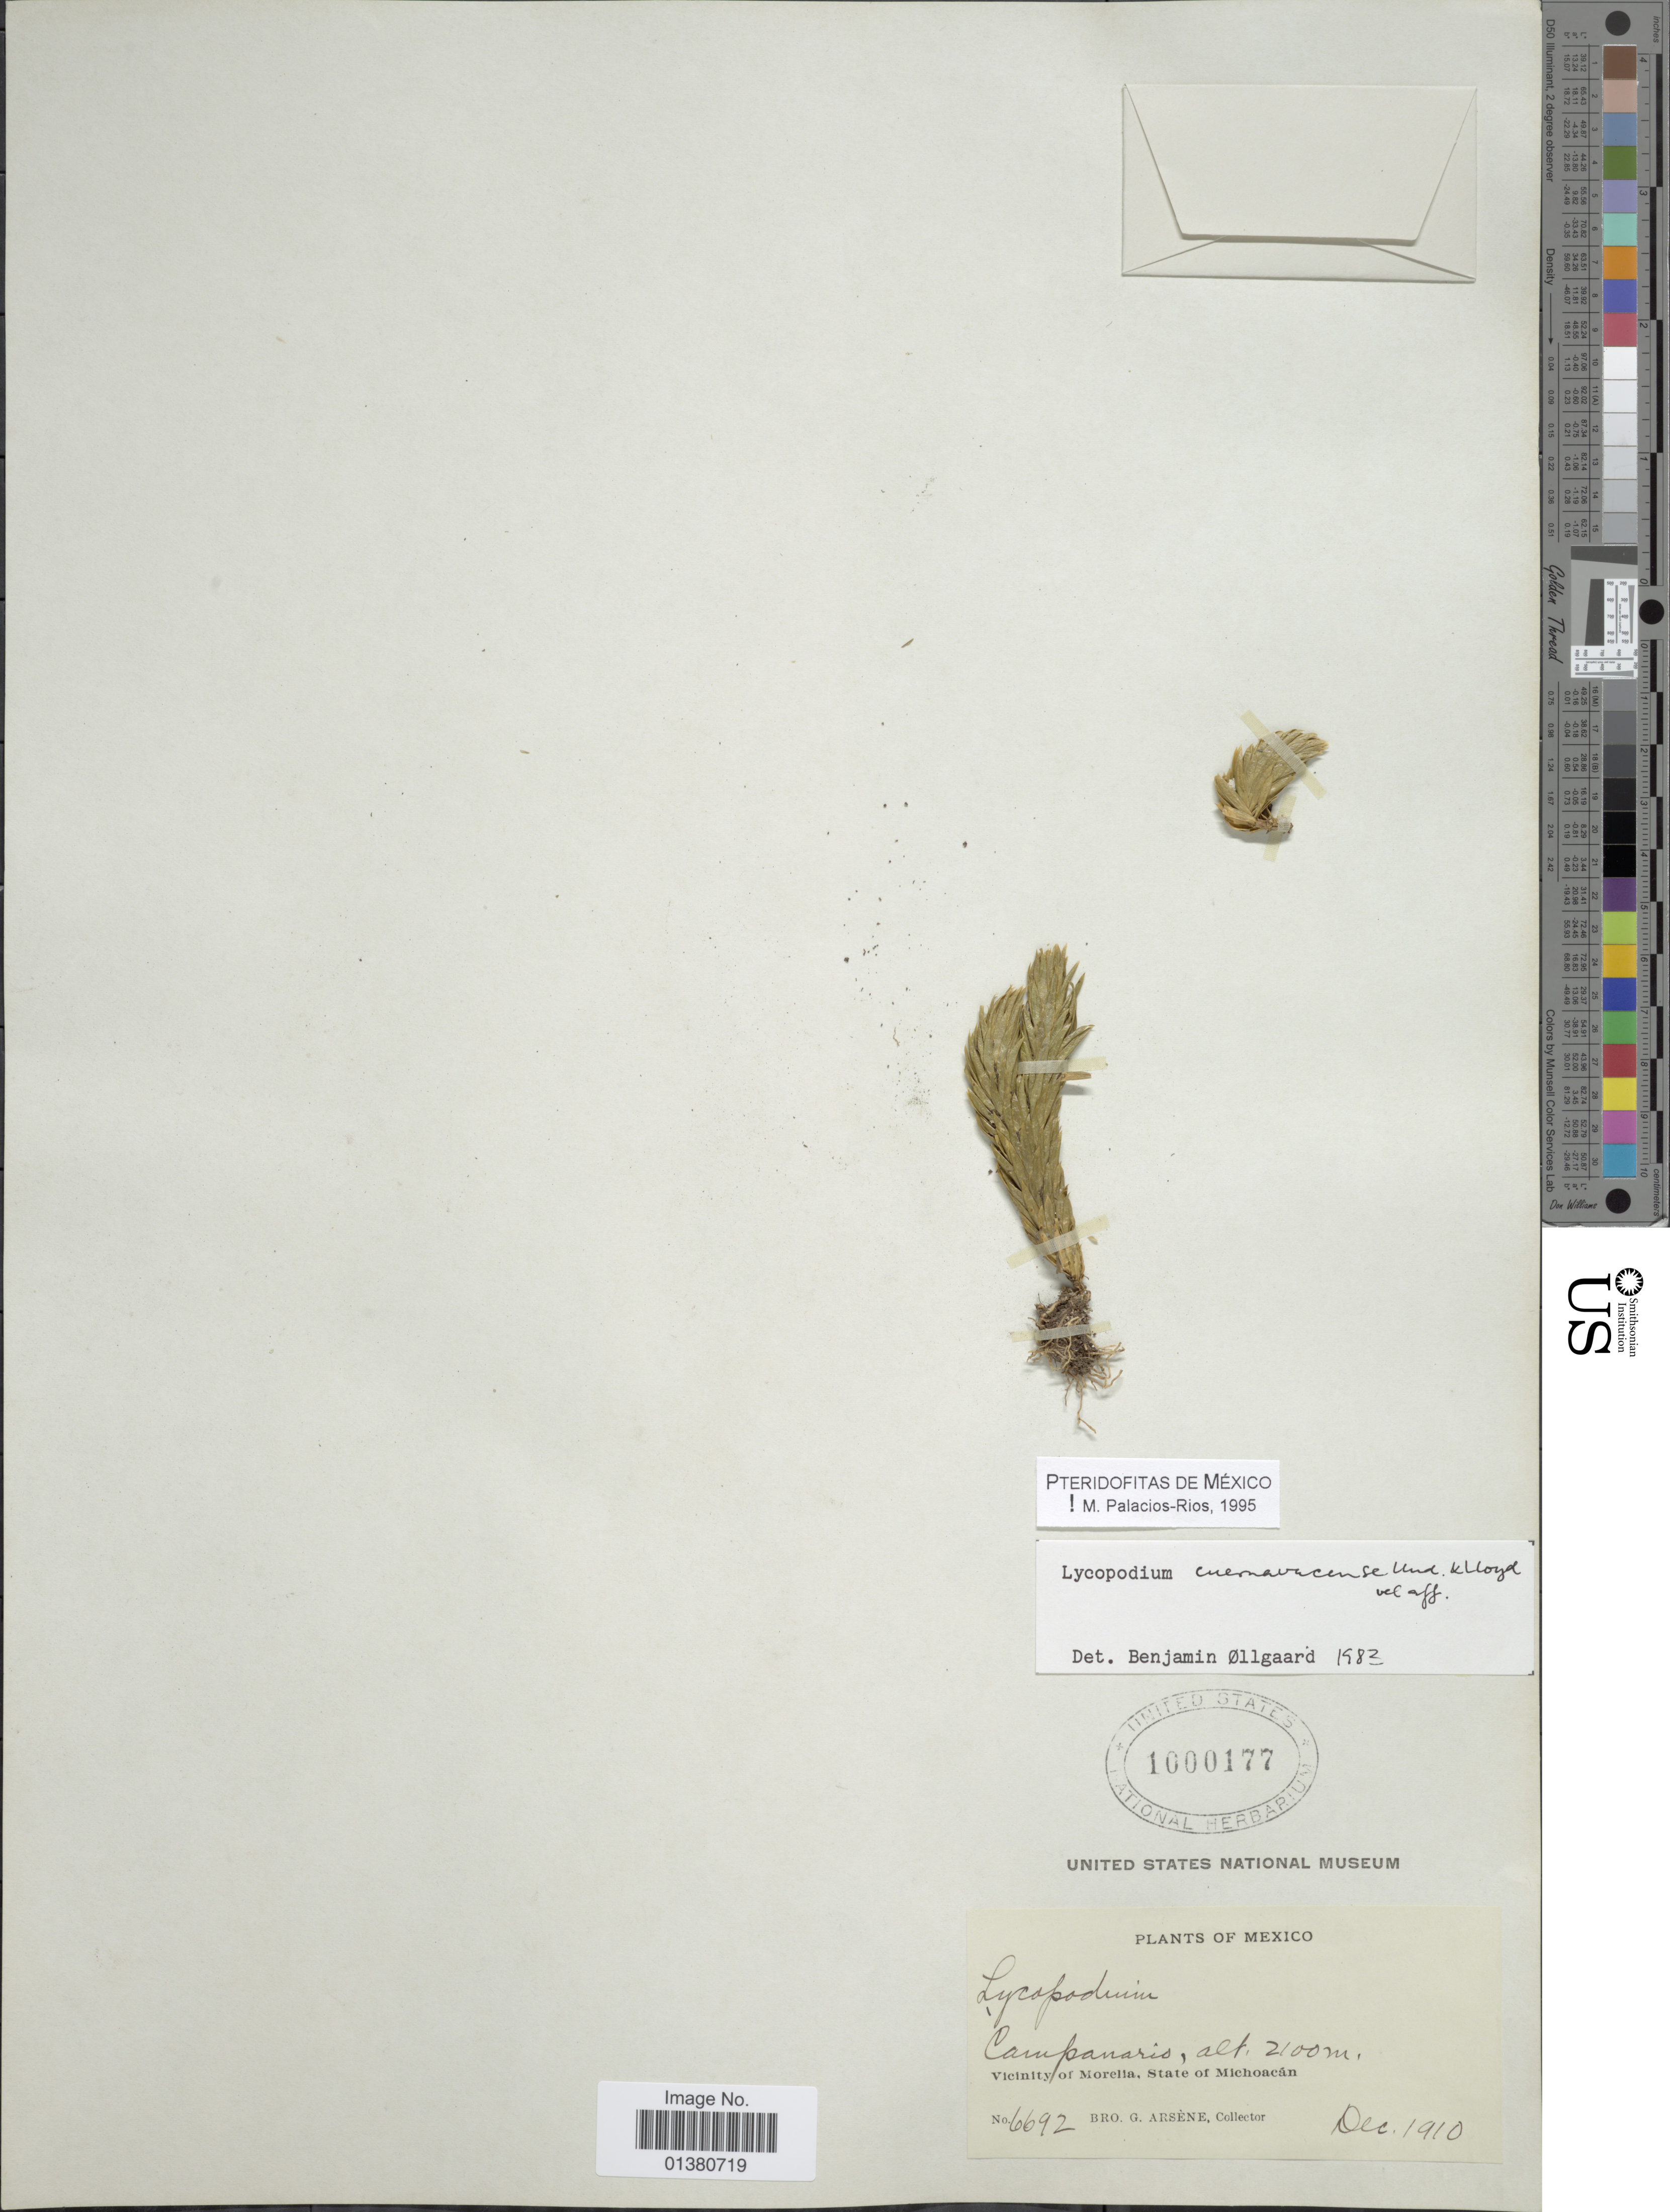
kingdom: Plantae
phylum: Tracheophyta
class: Lycopodiopsida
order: Lycopodiales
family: Lycopodiaceae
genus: Phlegmariurus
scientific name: Phlegmariurus cuernavacensis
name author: (Underw. & F.E. Lloyd) B. Øllg.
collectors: Bro. G. Arsène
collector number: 6692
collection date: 1910-12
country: Mexico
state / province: Michoacán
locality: Vicinity of Moreila, Campanaris, State of Michoacán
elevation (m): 2100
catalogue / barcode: US 1000177